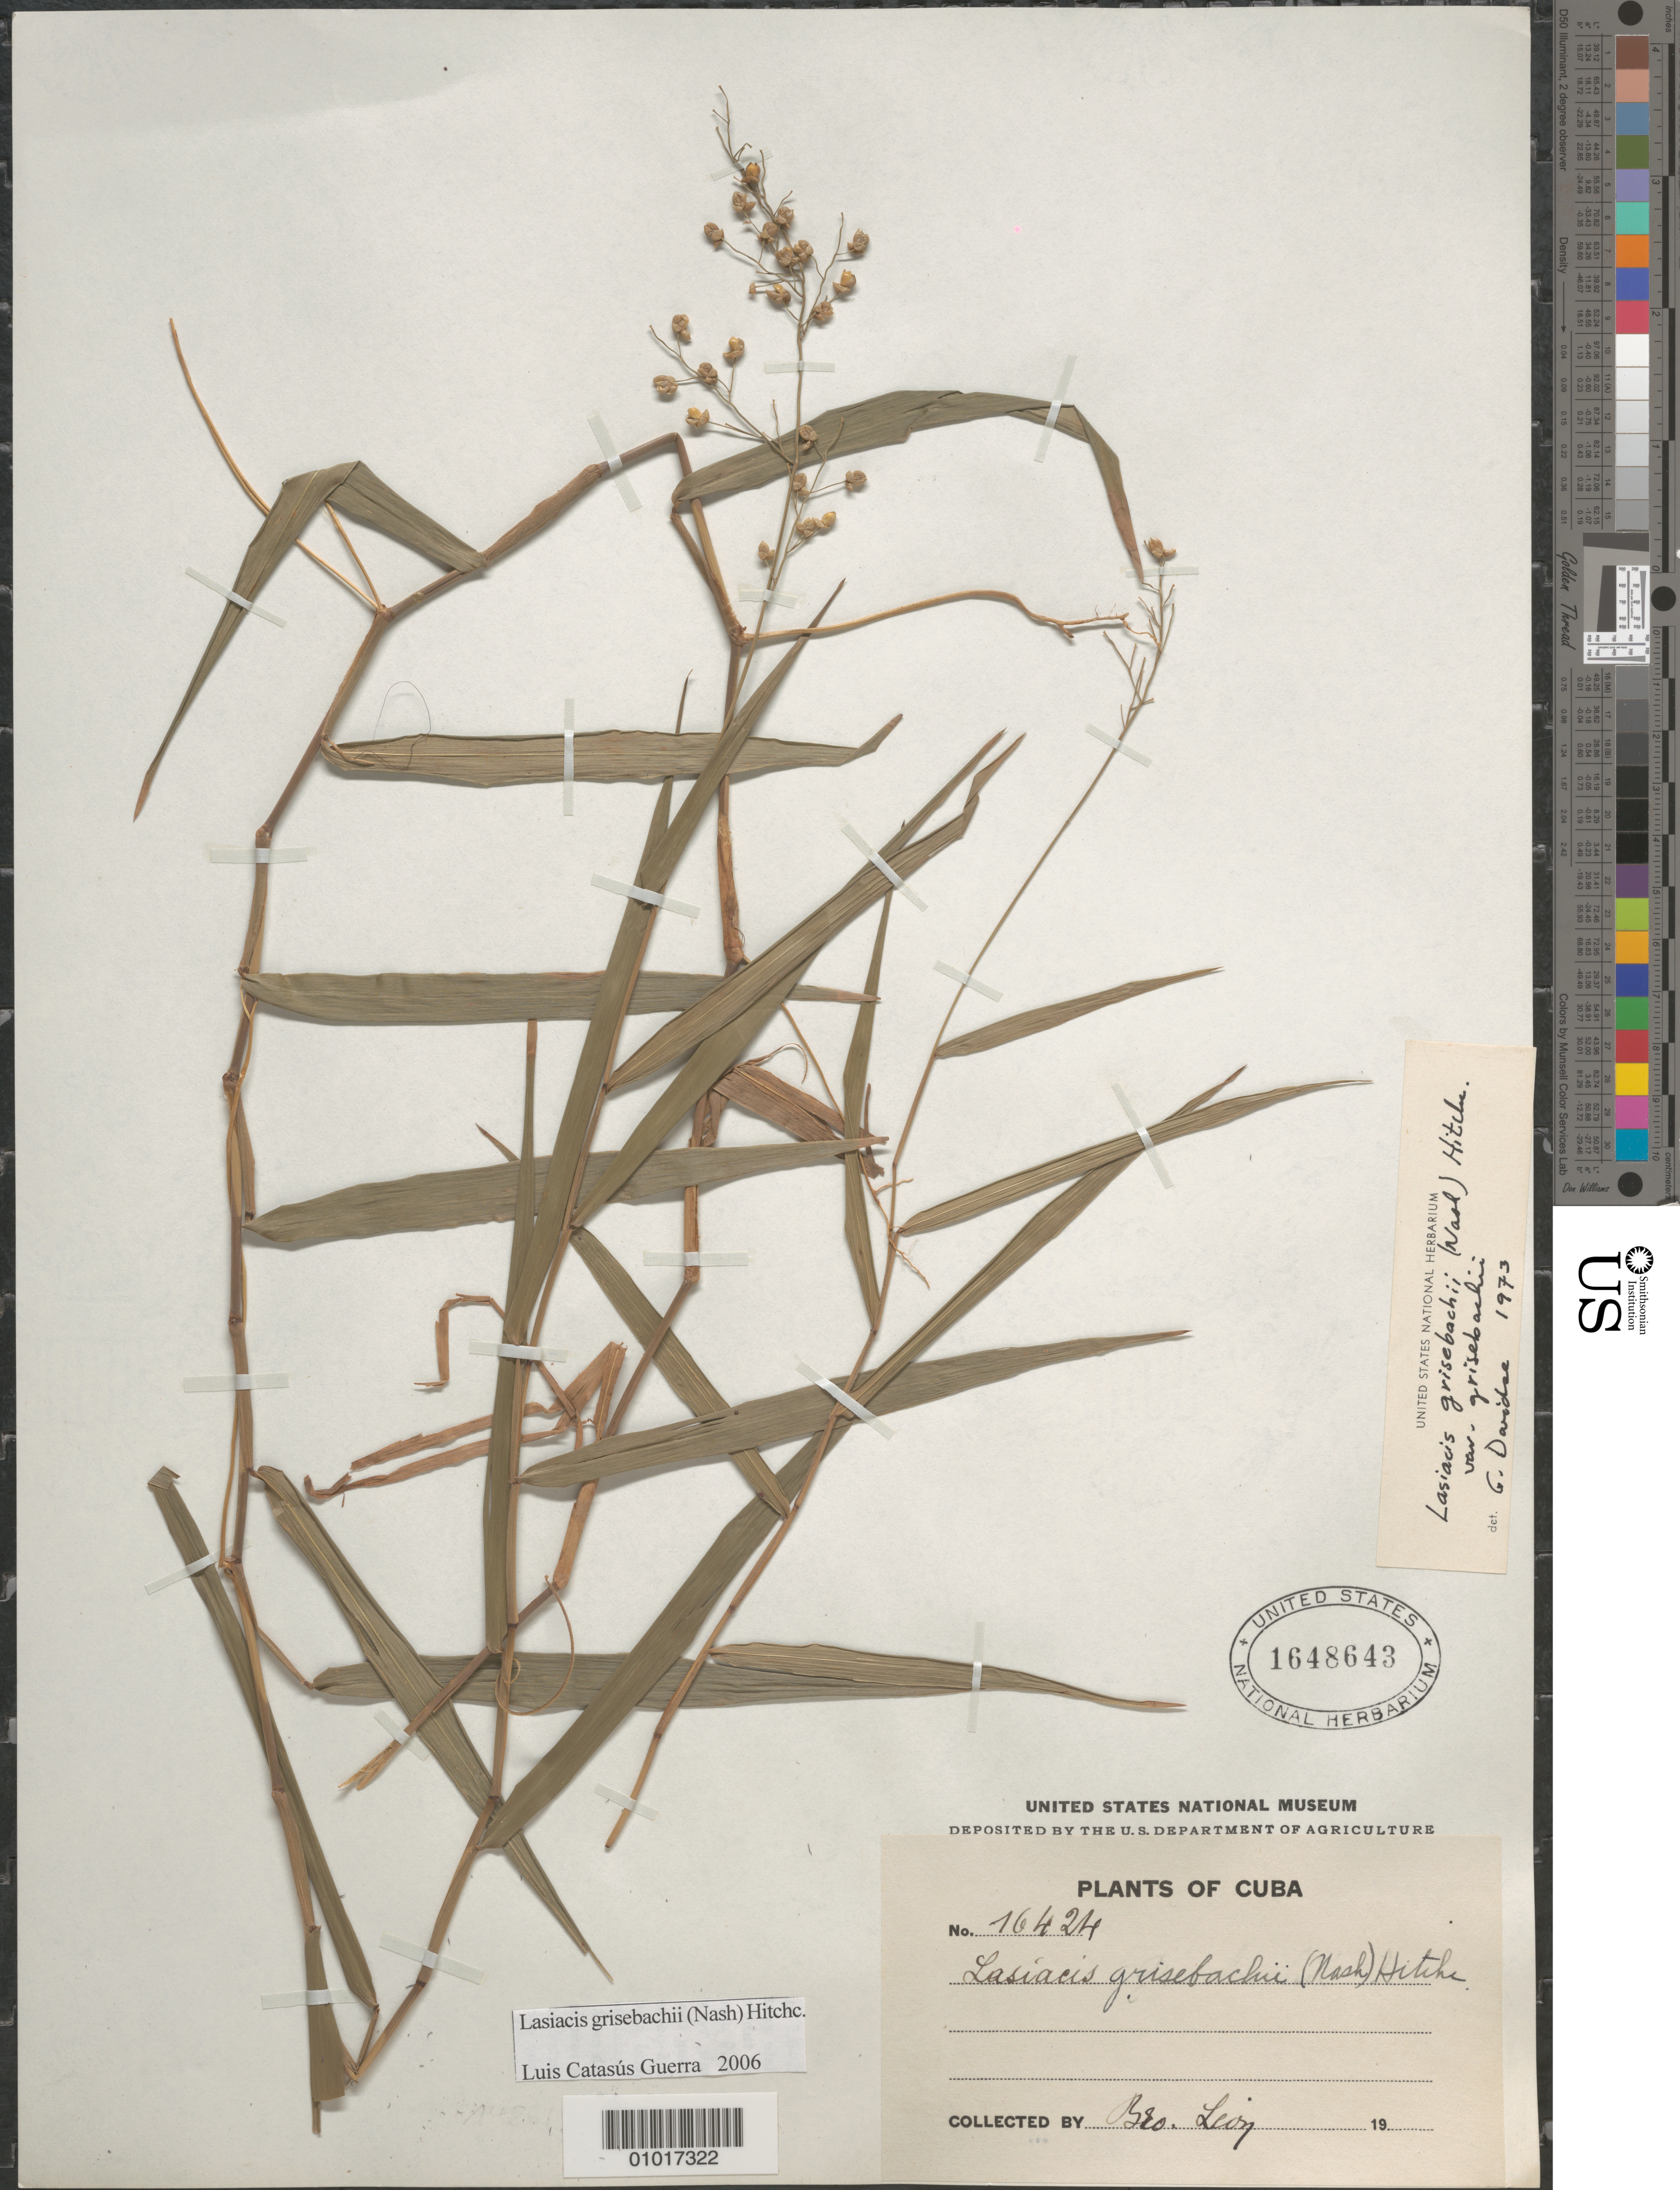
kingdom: Plantae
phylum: Tracheophyta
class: Liliopsida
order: Poales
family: Poaceae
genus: Lasiacis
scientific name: Lasiacis grisebachii var. grisebachii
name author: (Nash) Hitchc.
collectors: Bro. León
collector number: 16424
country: Cuba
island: Cuba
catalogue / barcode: US 1648643